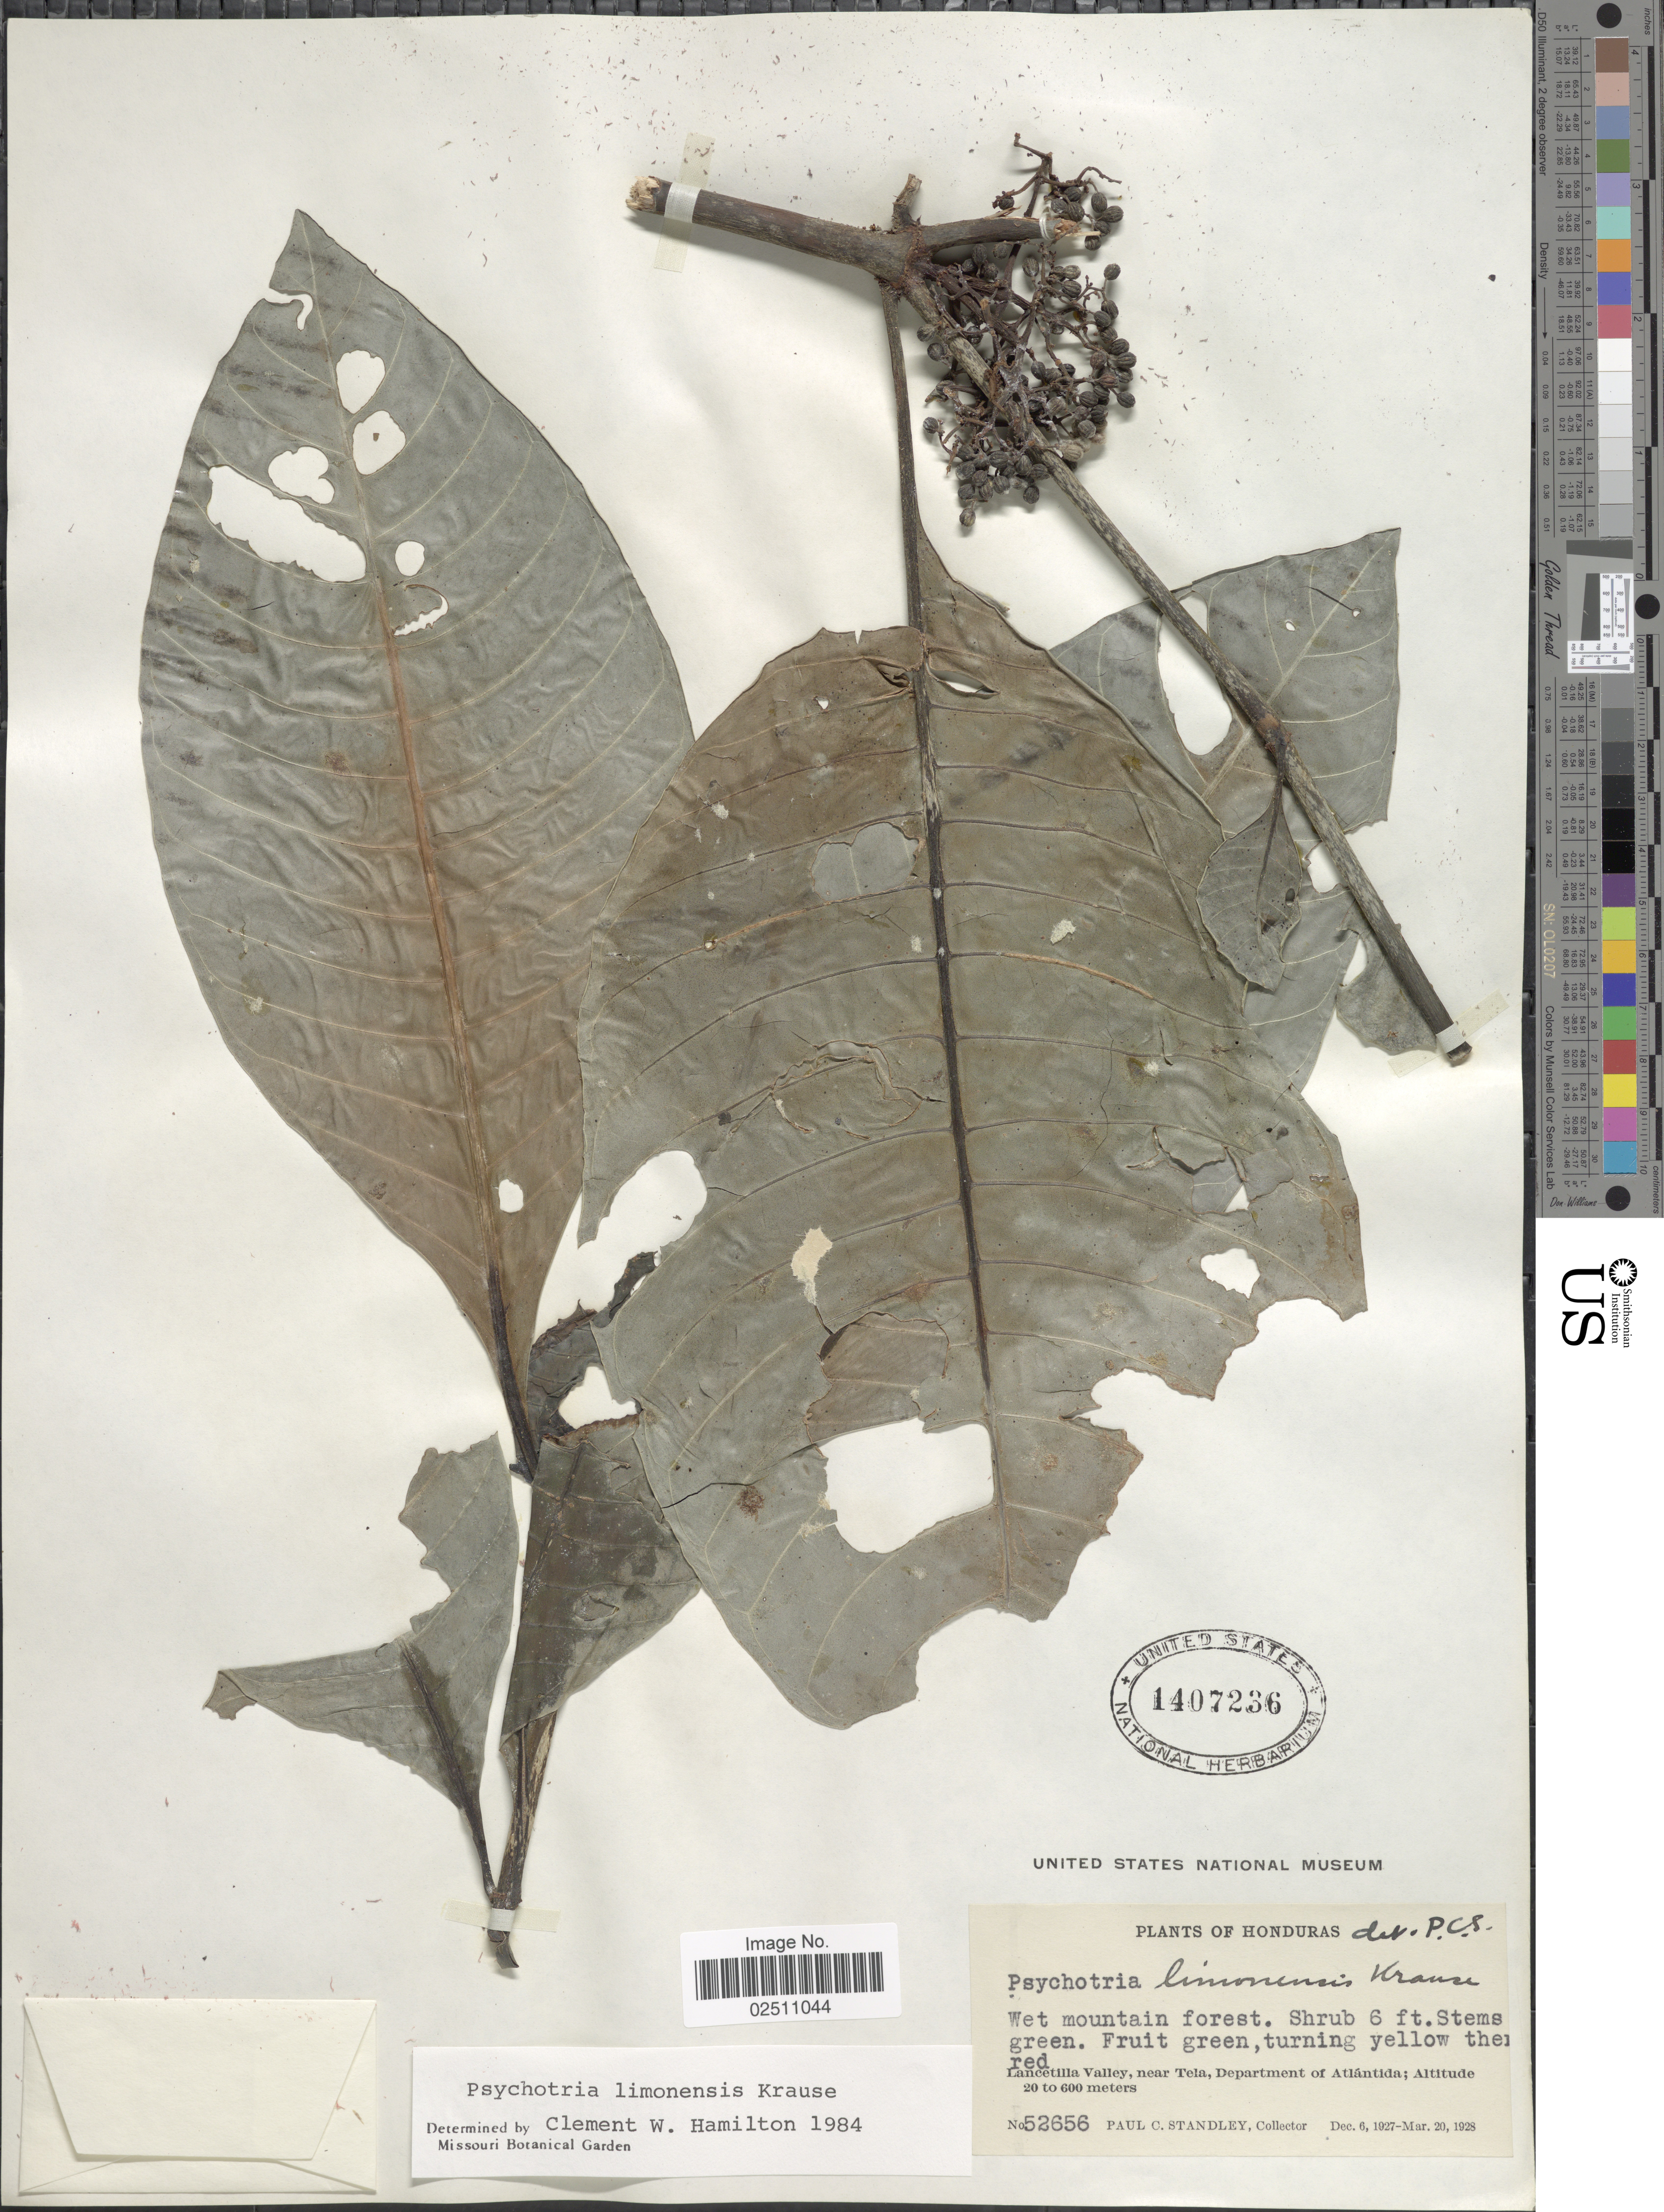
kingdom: Plantae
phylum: Tracheophyta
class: Magnoliopsida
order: Gentianales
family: Rubiaceae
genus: Psychotria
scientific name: Psychotria limonensis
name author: K. Krause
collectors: P. C. Standley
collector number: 52656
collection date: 1927-12-06/1928-03-20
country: Honduras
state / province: Atlántida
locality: Lancetilla Valley, near Tela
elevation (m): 20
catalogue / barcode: US 1407236